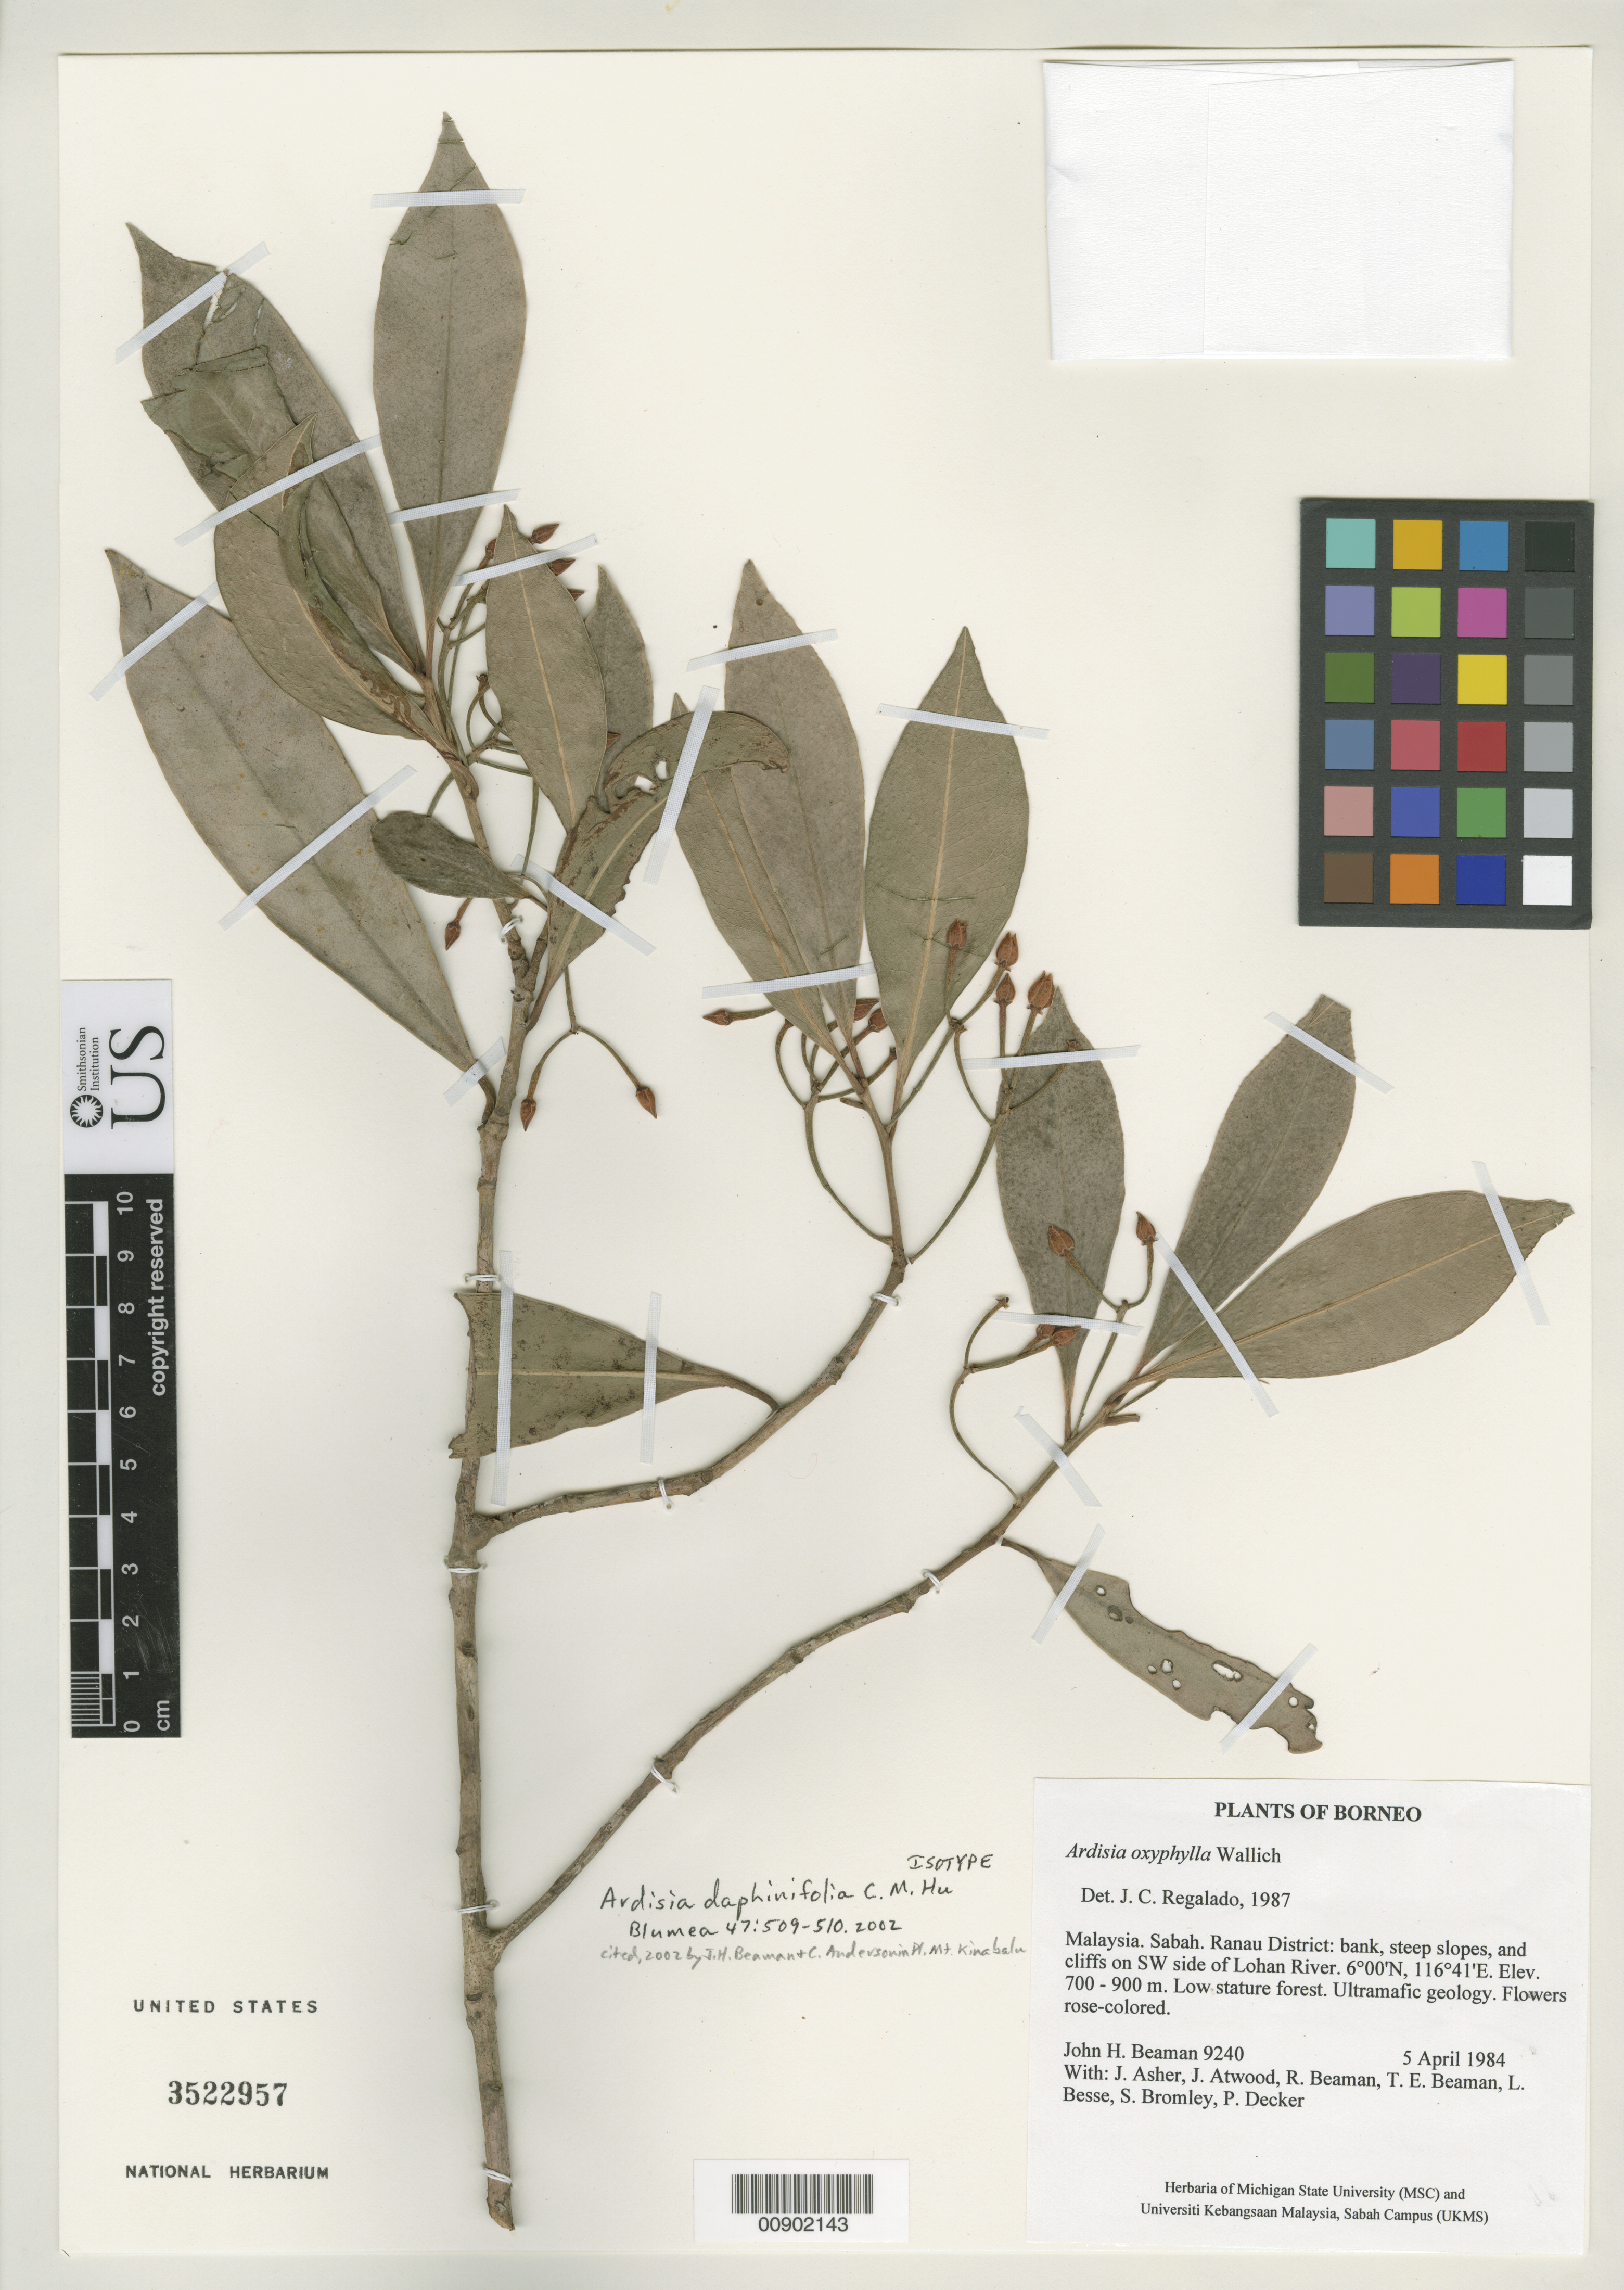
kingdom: Plantae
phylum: Tracheophyta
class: Magnoliopsida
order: Ericales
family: Primulaceae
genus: Ardisia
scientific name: Ardisia daphinifolia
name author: C.M. Hu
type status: Isotype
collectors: J. H. Beaman & et al.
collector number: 9240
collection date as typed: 05 Apr 1984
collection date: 1984-04-05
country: Malaysia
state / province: Sabah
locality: Malaysia. Sabah. Ranau District: bank, steep slopes, and cliffs on SW side of Lohan River.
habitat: Low stature forest. Ultramafic geology.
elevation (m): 700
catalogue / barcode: US 3522957